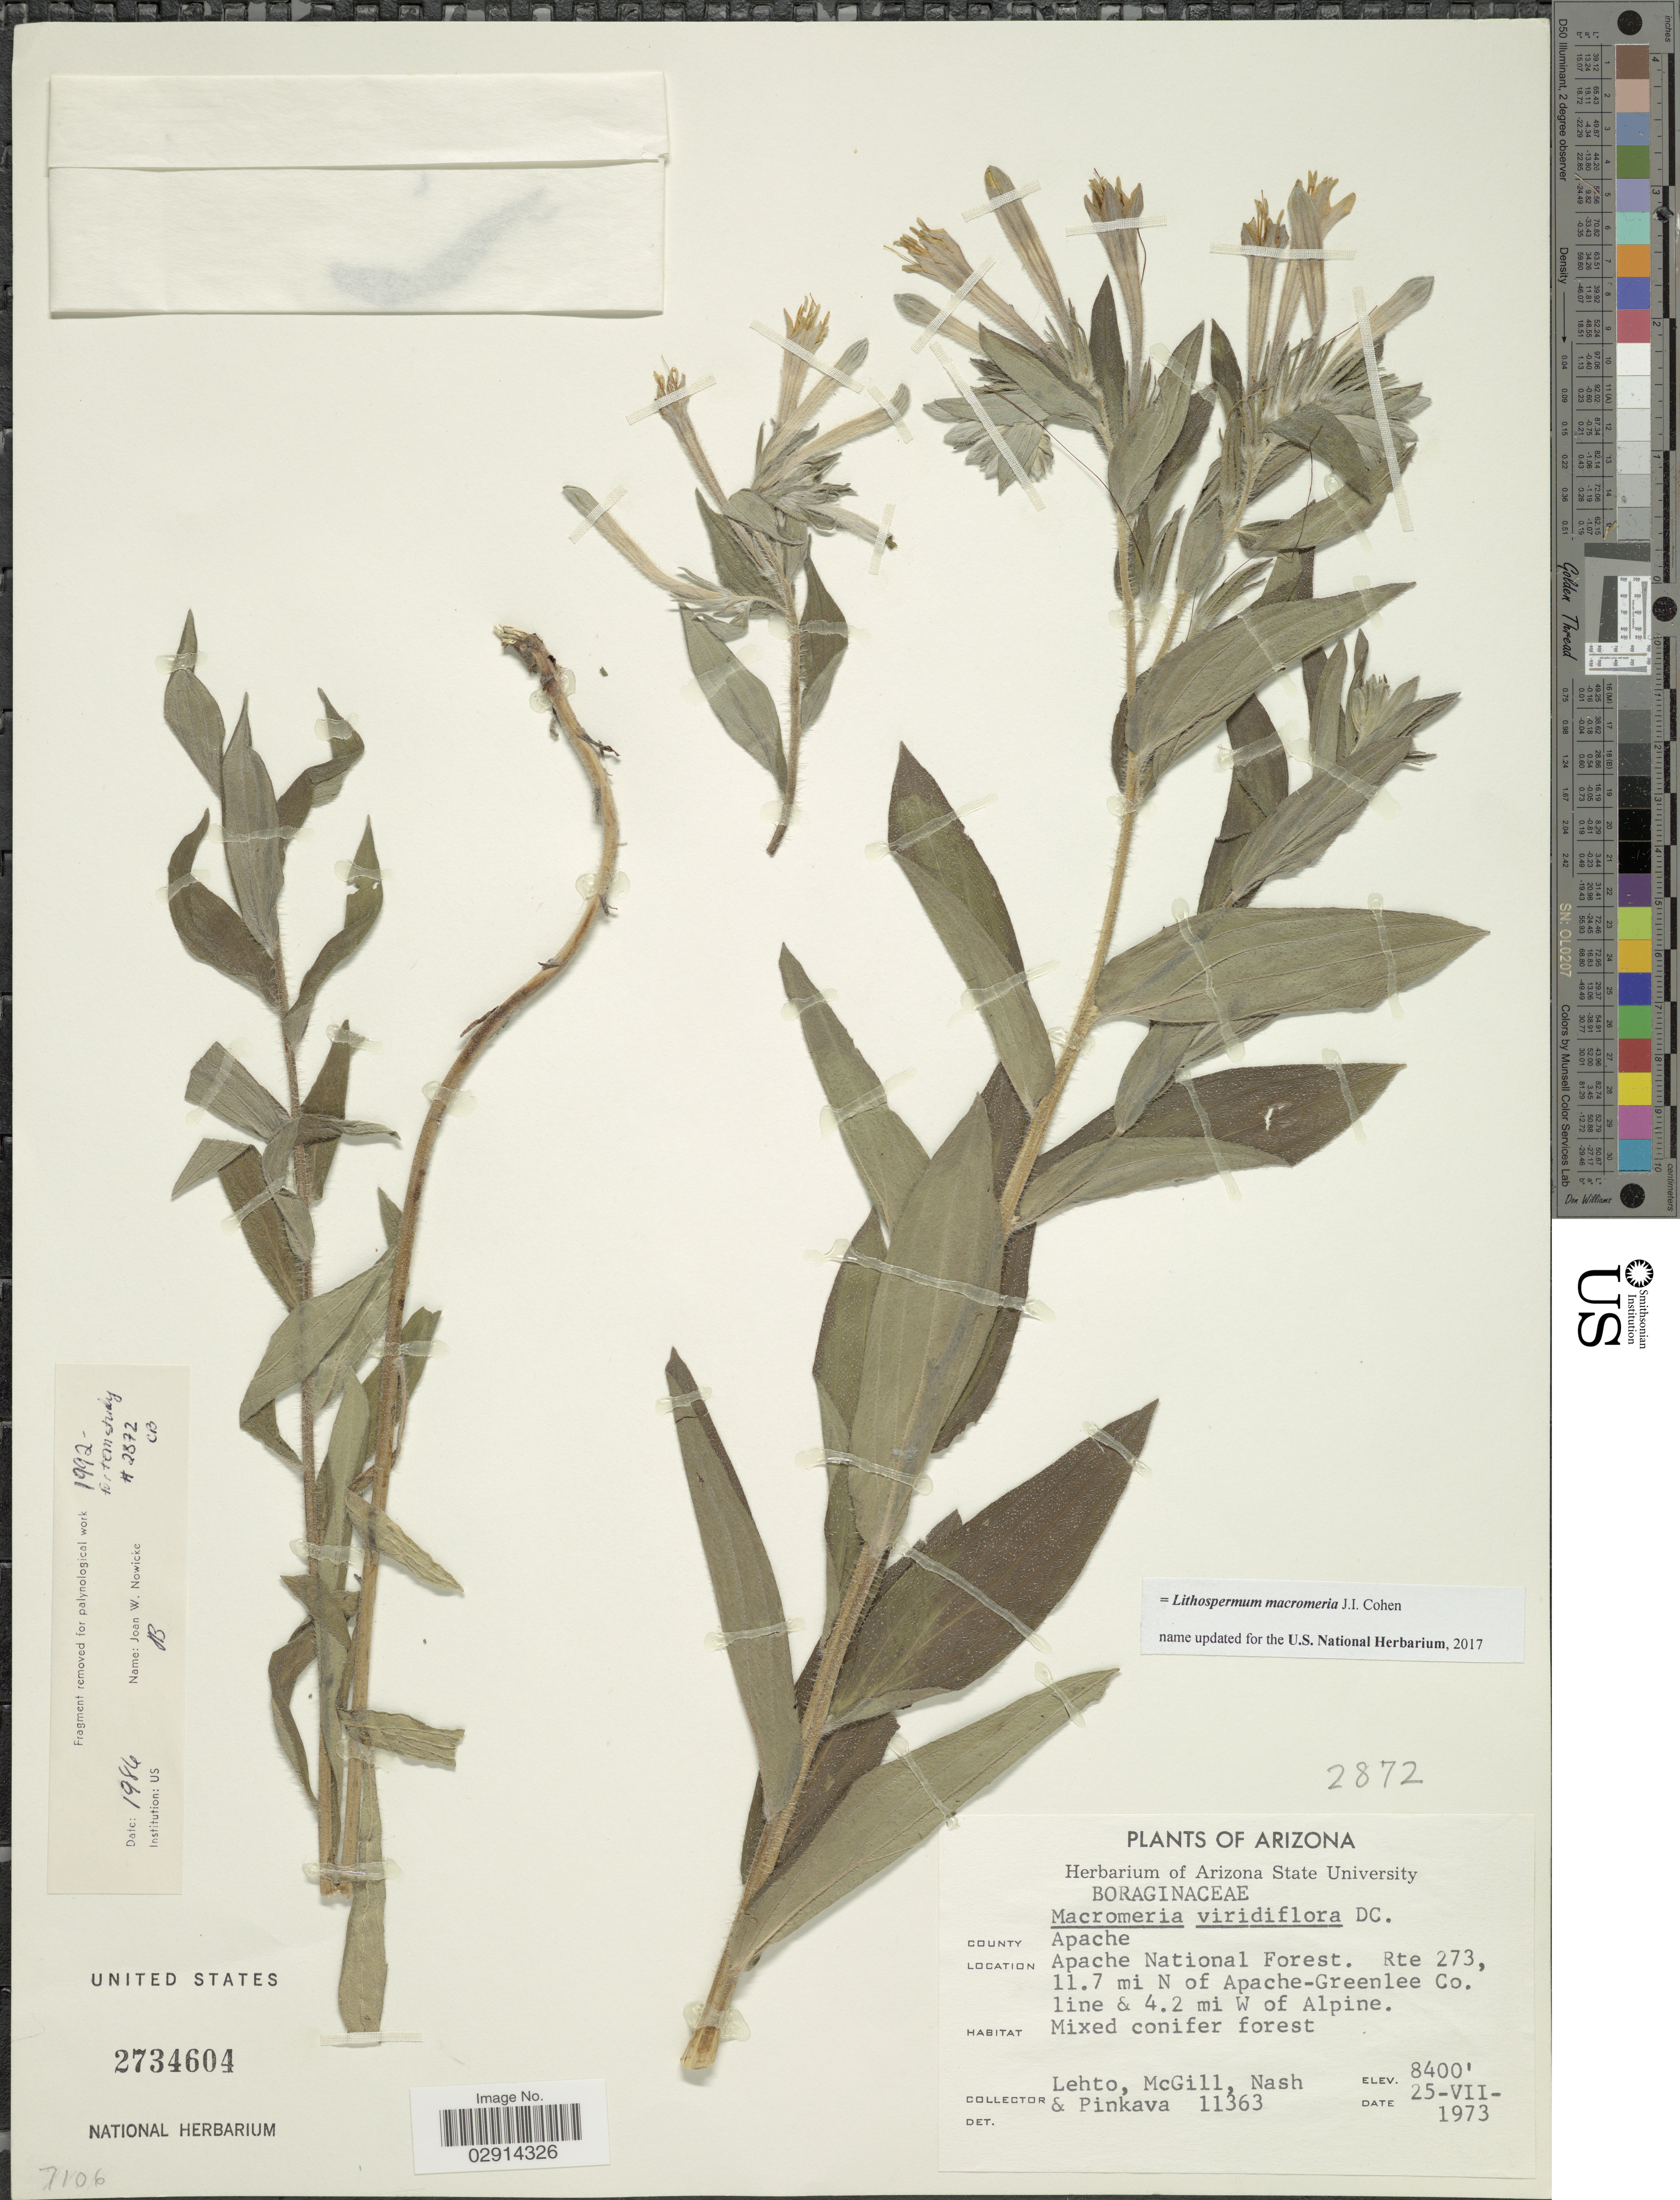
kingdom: Plantae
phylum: Tracheophyta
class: Magnoliopsida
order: Boraginales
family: Boraginaceae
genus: Lithospermum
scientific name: Lithospermum macromeria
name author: Cohen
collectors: -. Lehto, -. McGill, -- Nash & -. Pinkava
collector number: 11363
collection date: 1973-07-25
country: United States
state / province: Arizona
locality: County Apache, Apache National Forest. Rte 273, 11.7 mi N of Apache-Greenlee Co. line & 4.2 mi W of Alpine.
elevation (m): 2560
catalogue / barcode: US 2734604